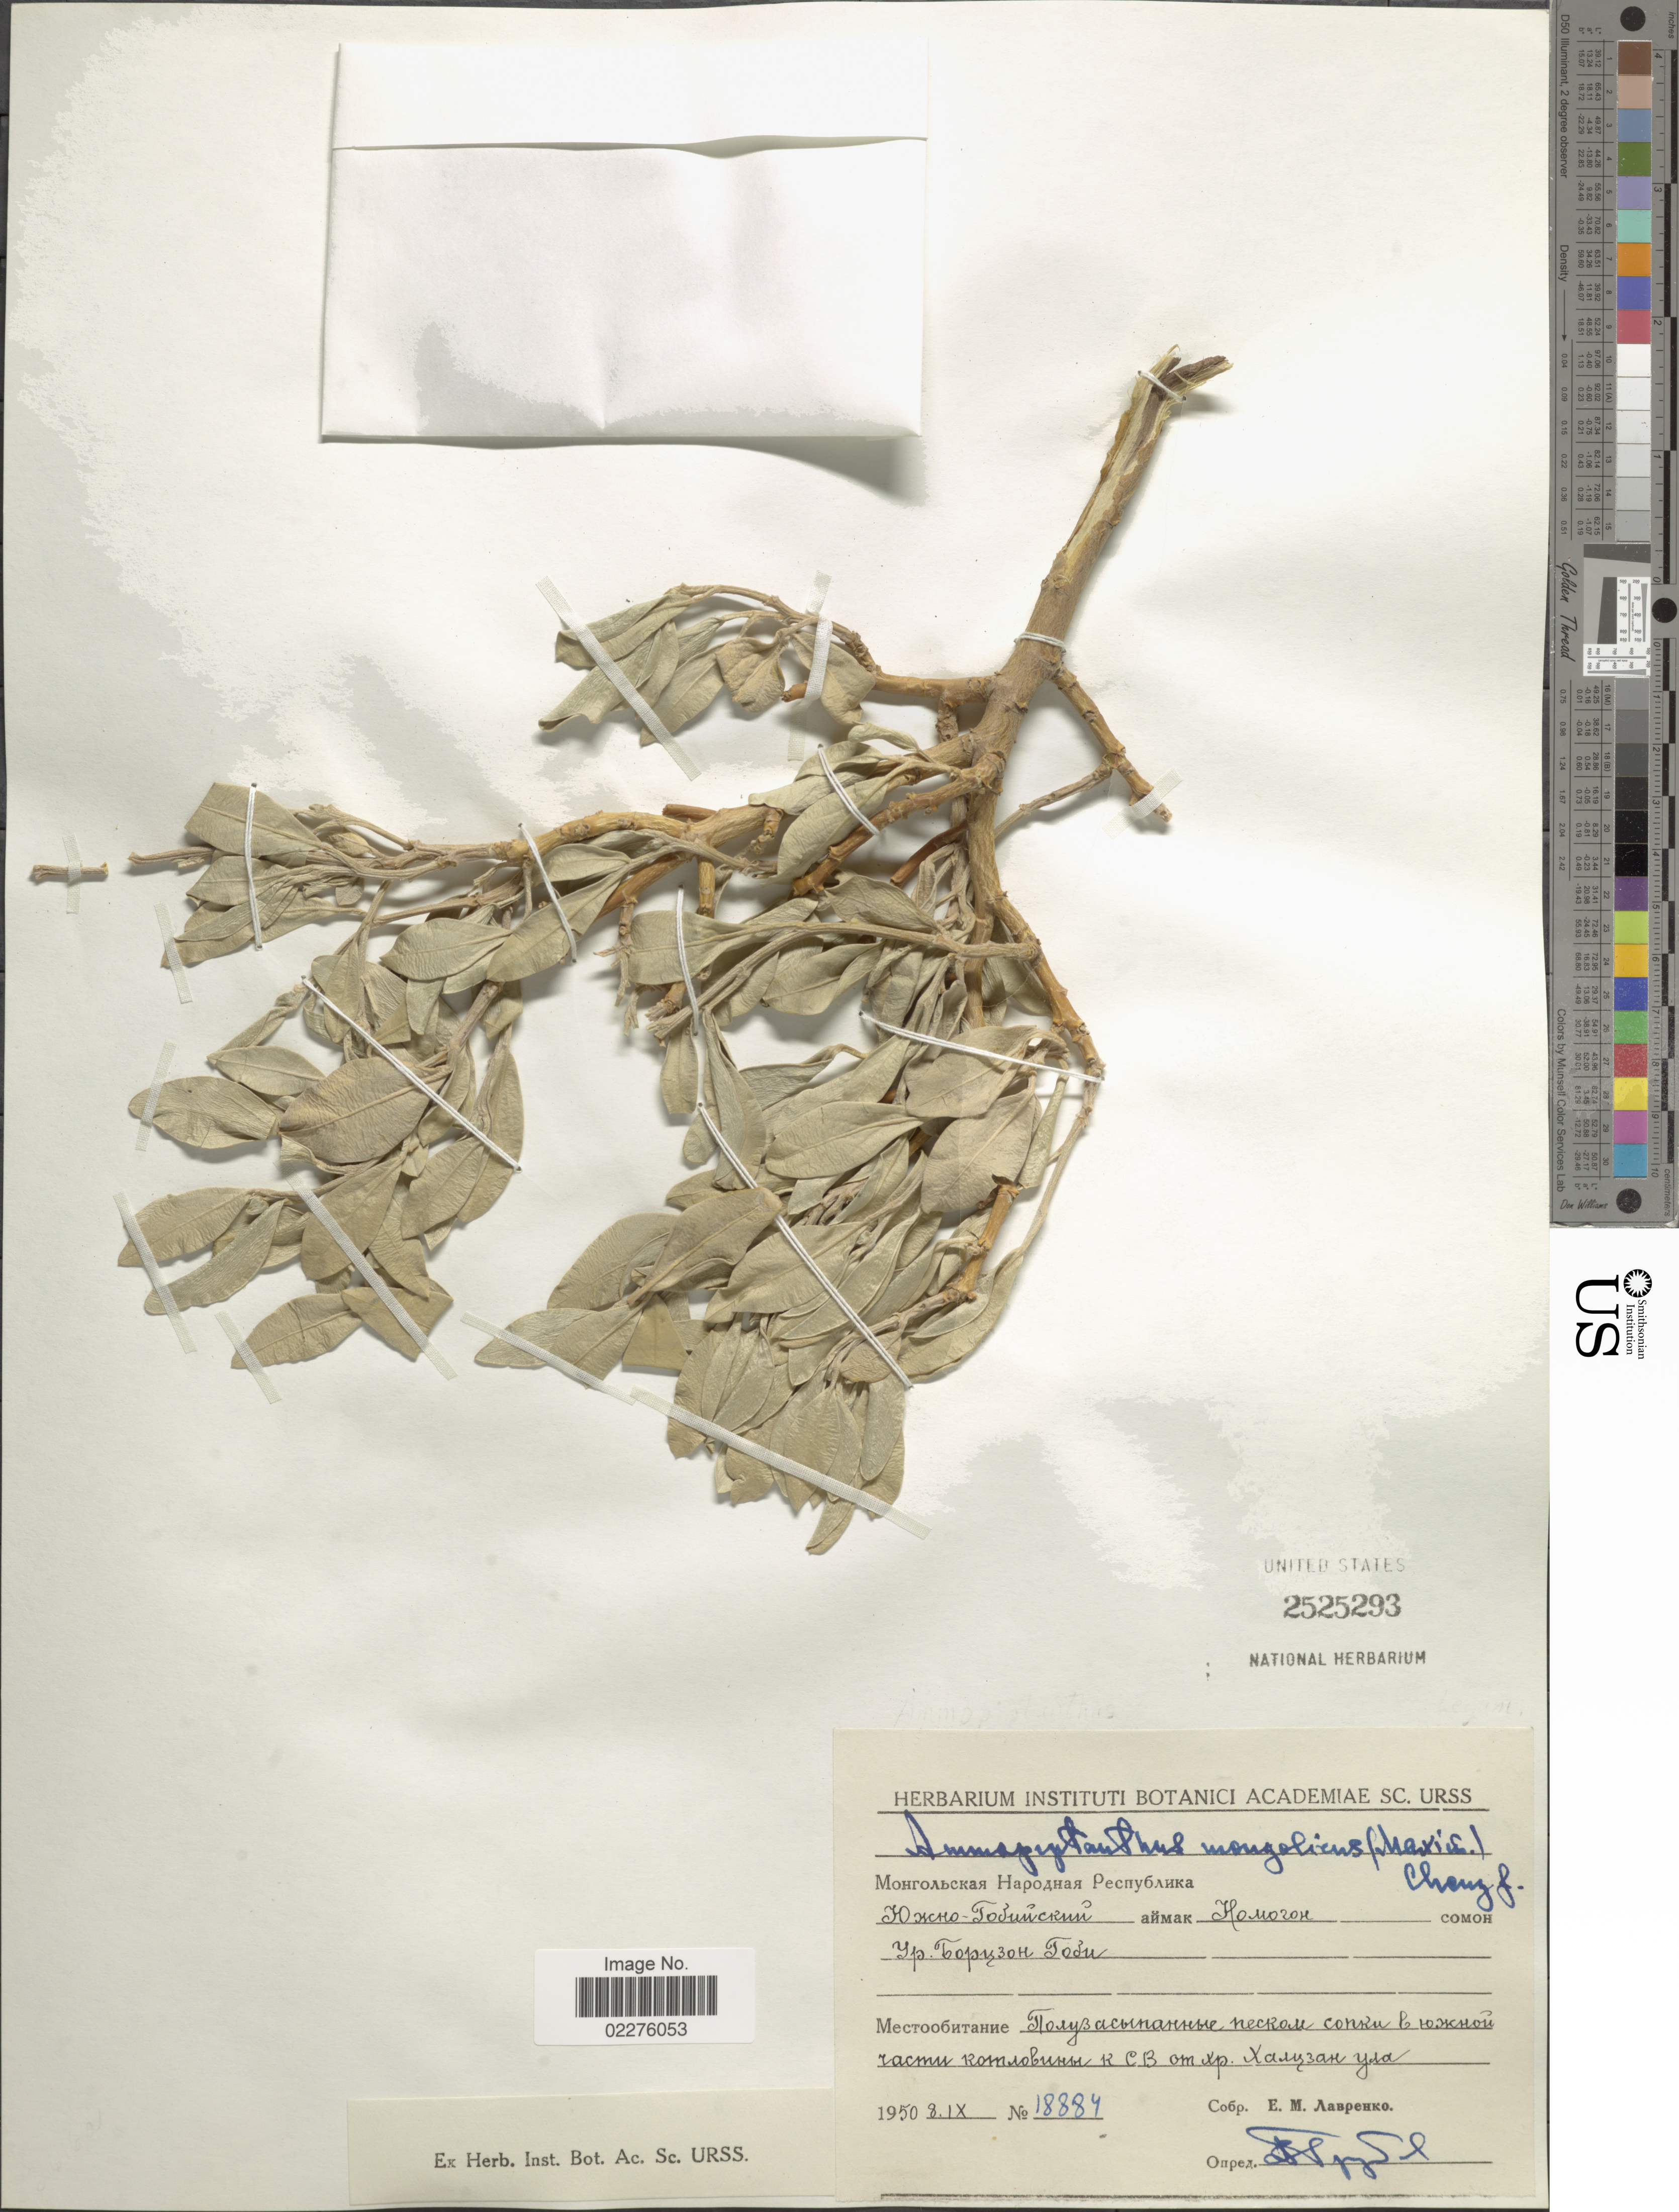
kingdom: Plantae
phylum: Tracheophyta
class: Magnoliopsida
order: Fabales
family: Fabaceae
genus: Ammopiptanthus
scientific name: Ammopiptanthus mongolicus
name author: (Kom.) S.H. Cheng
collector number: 18884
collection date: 1950-09-08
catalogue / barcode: US 2525293